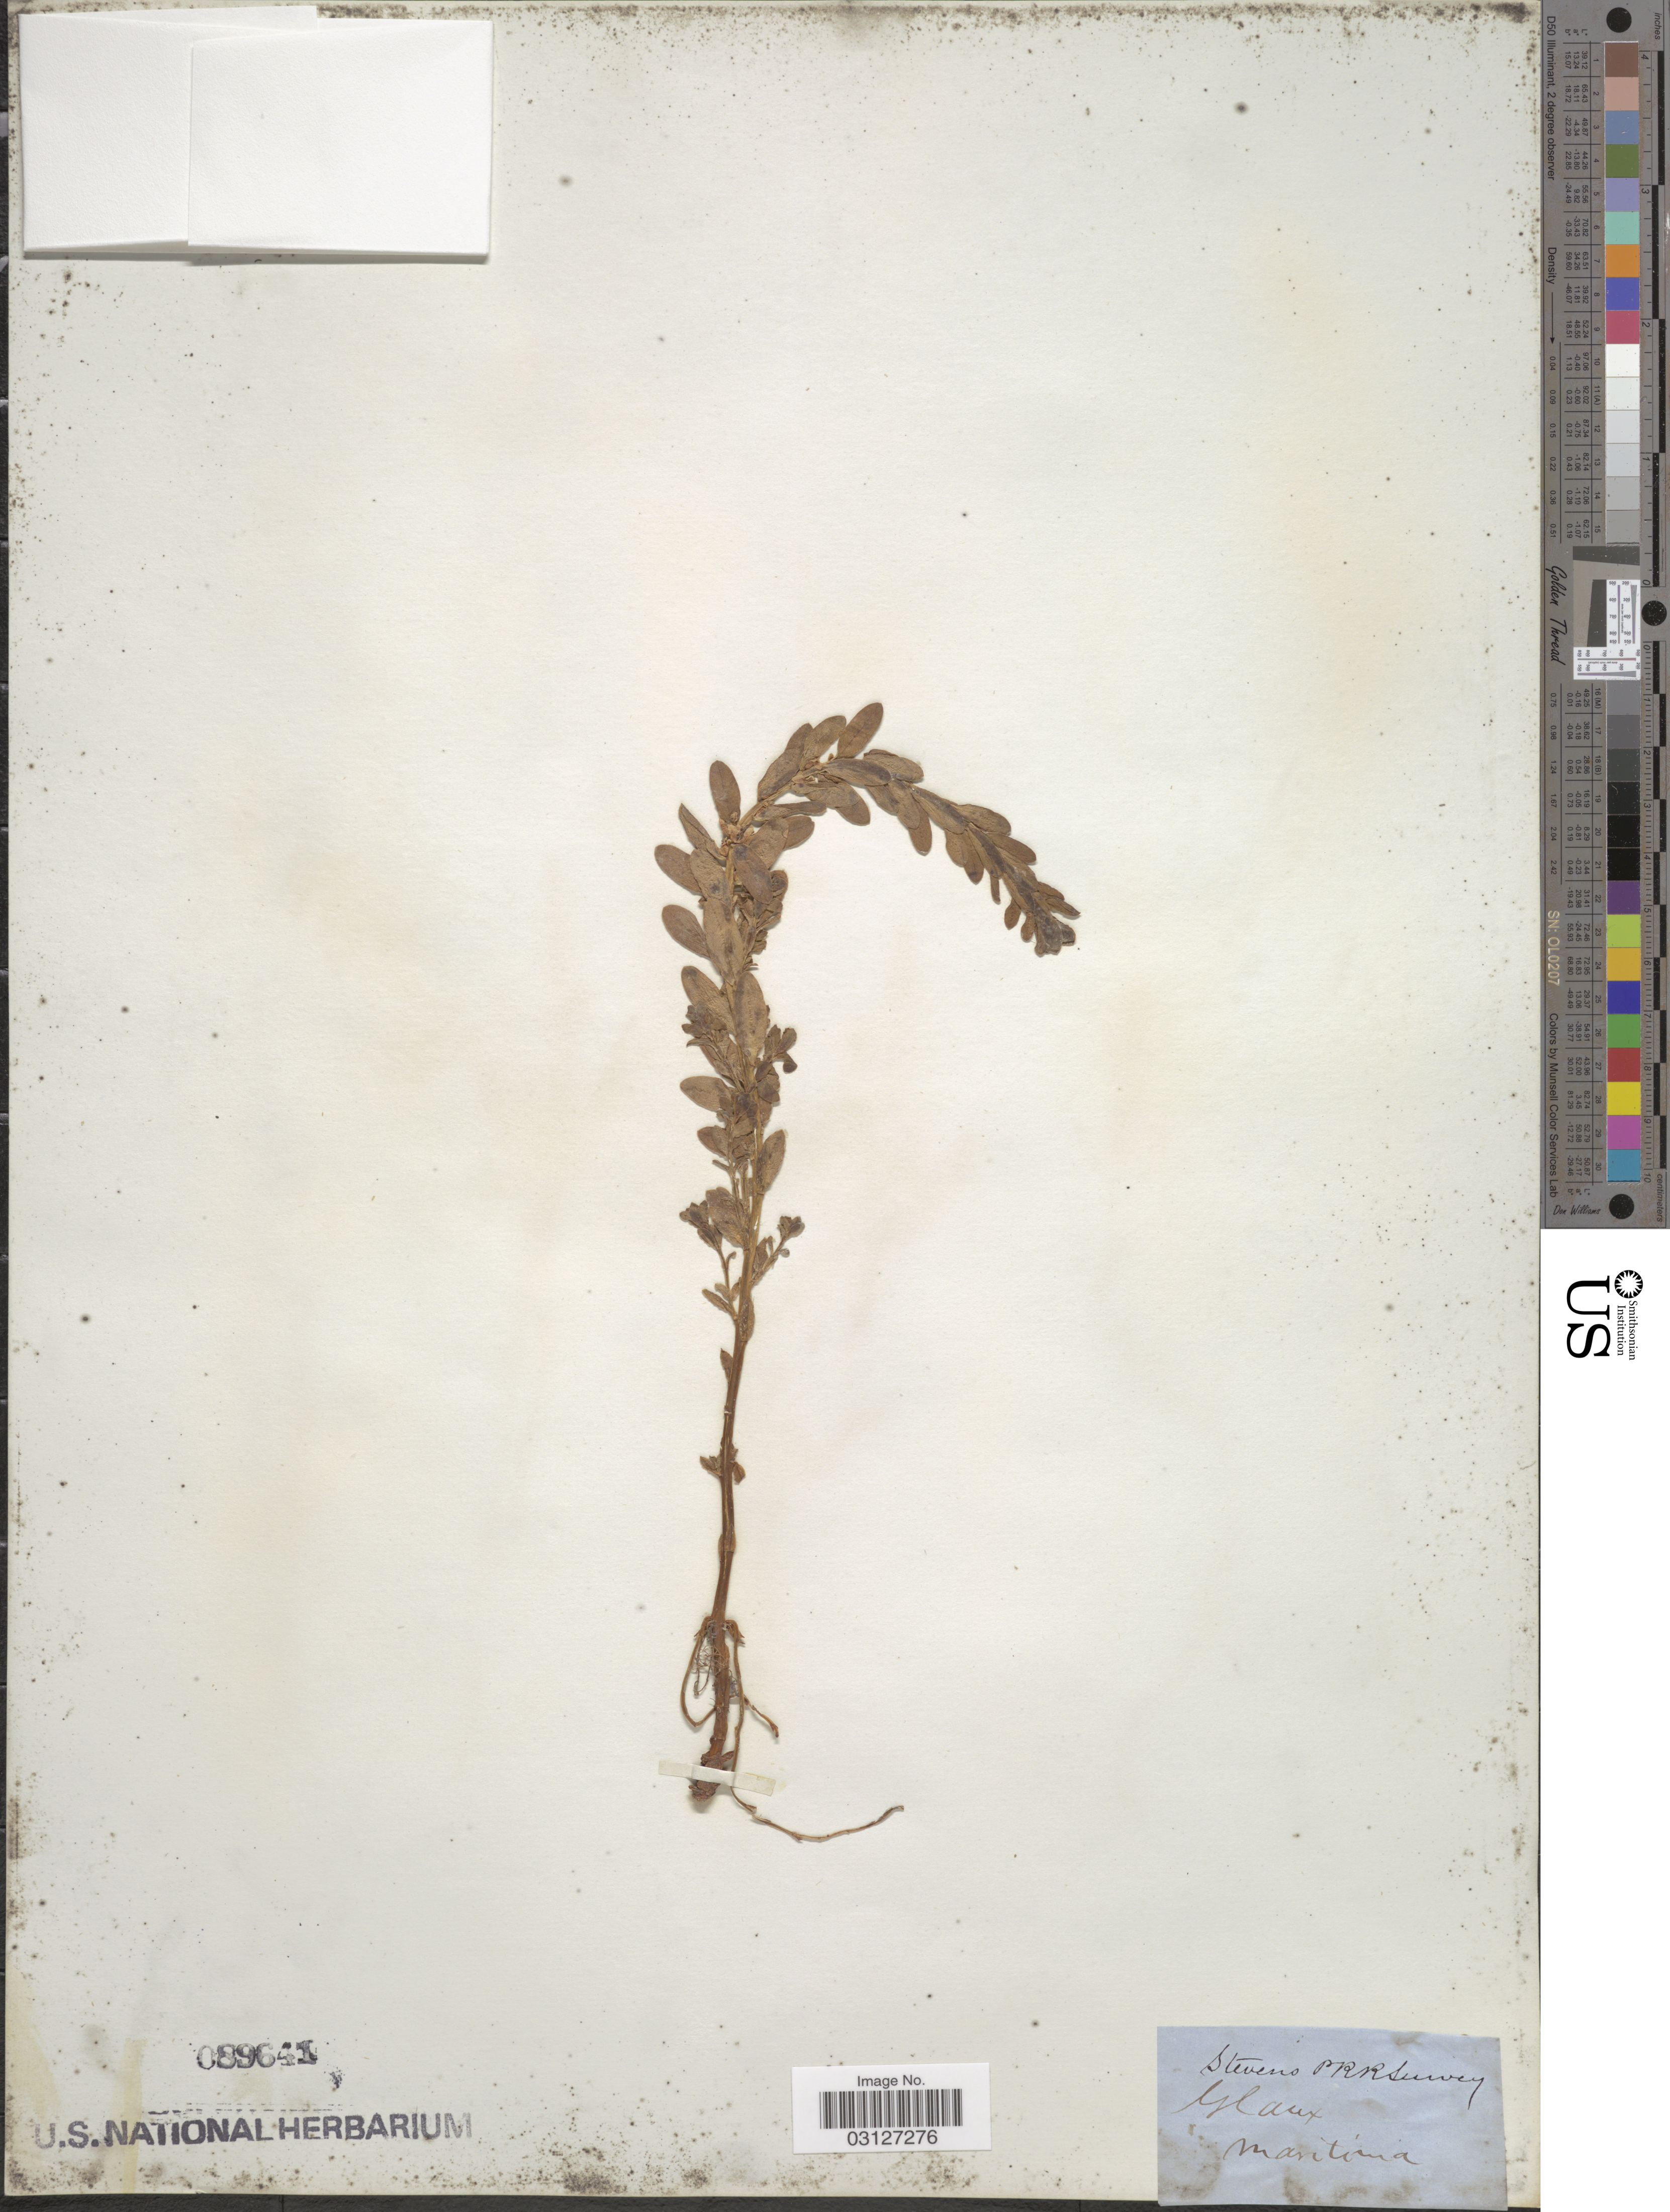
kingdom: Plantae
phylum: Tracheophyta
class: Magnoliopsida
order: Ericales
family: Primulaceae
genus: Glaux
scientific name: Glaux maritima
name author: L.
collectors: -. Stevens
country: United States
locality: PRR Survey.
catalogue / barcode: US 89641